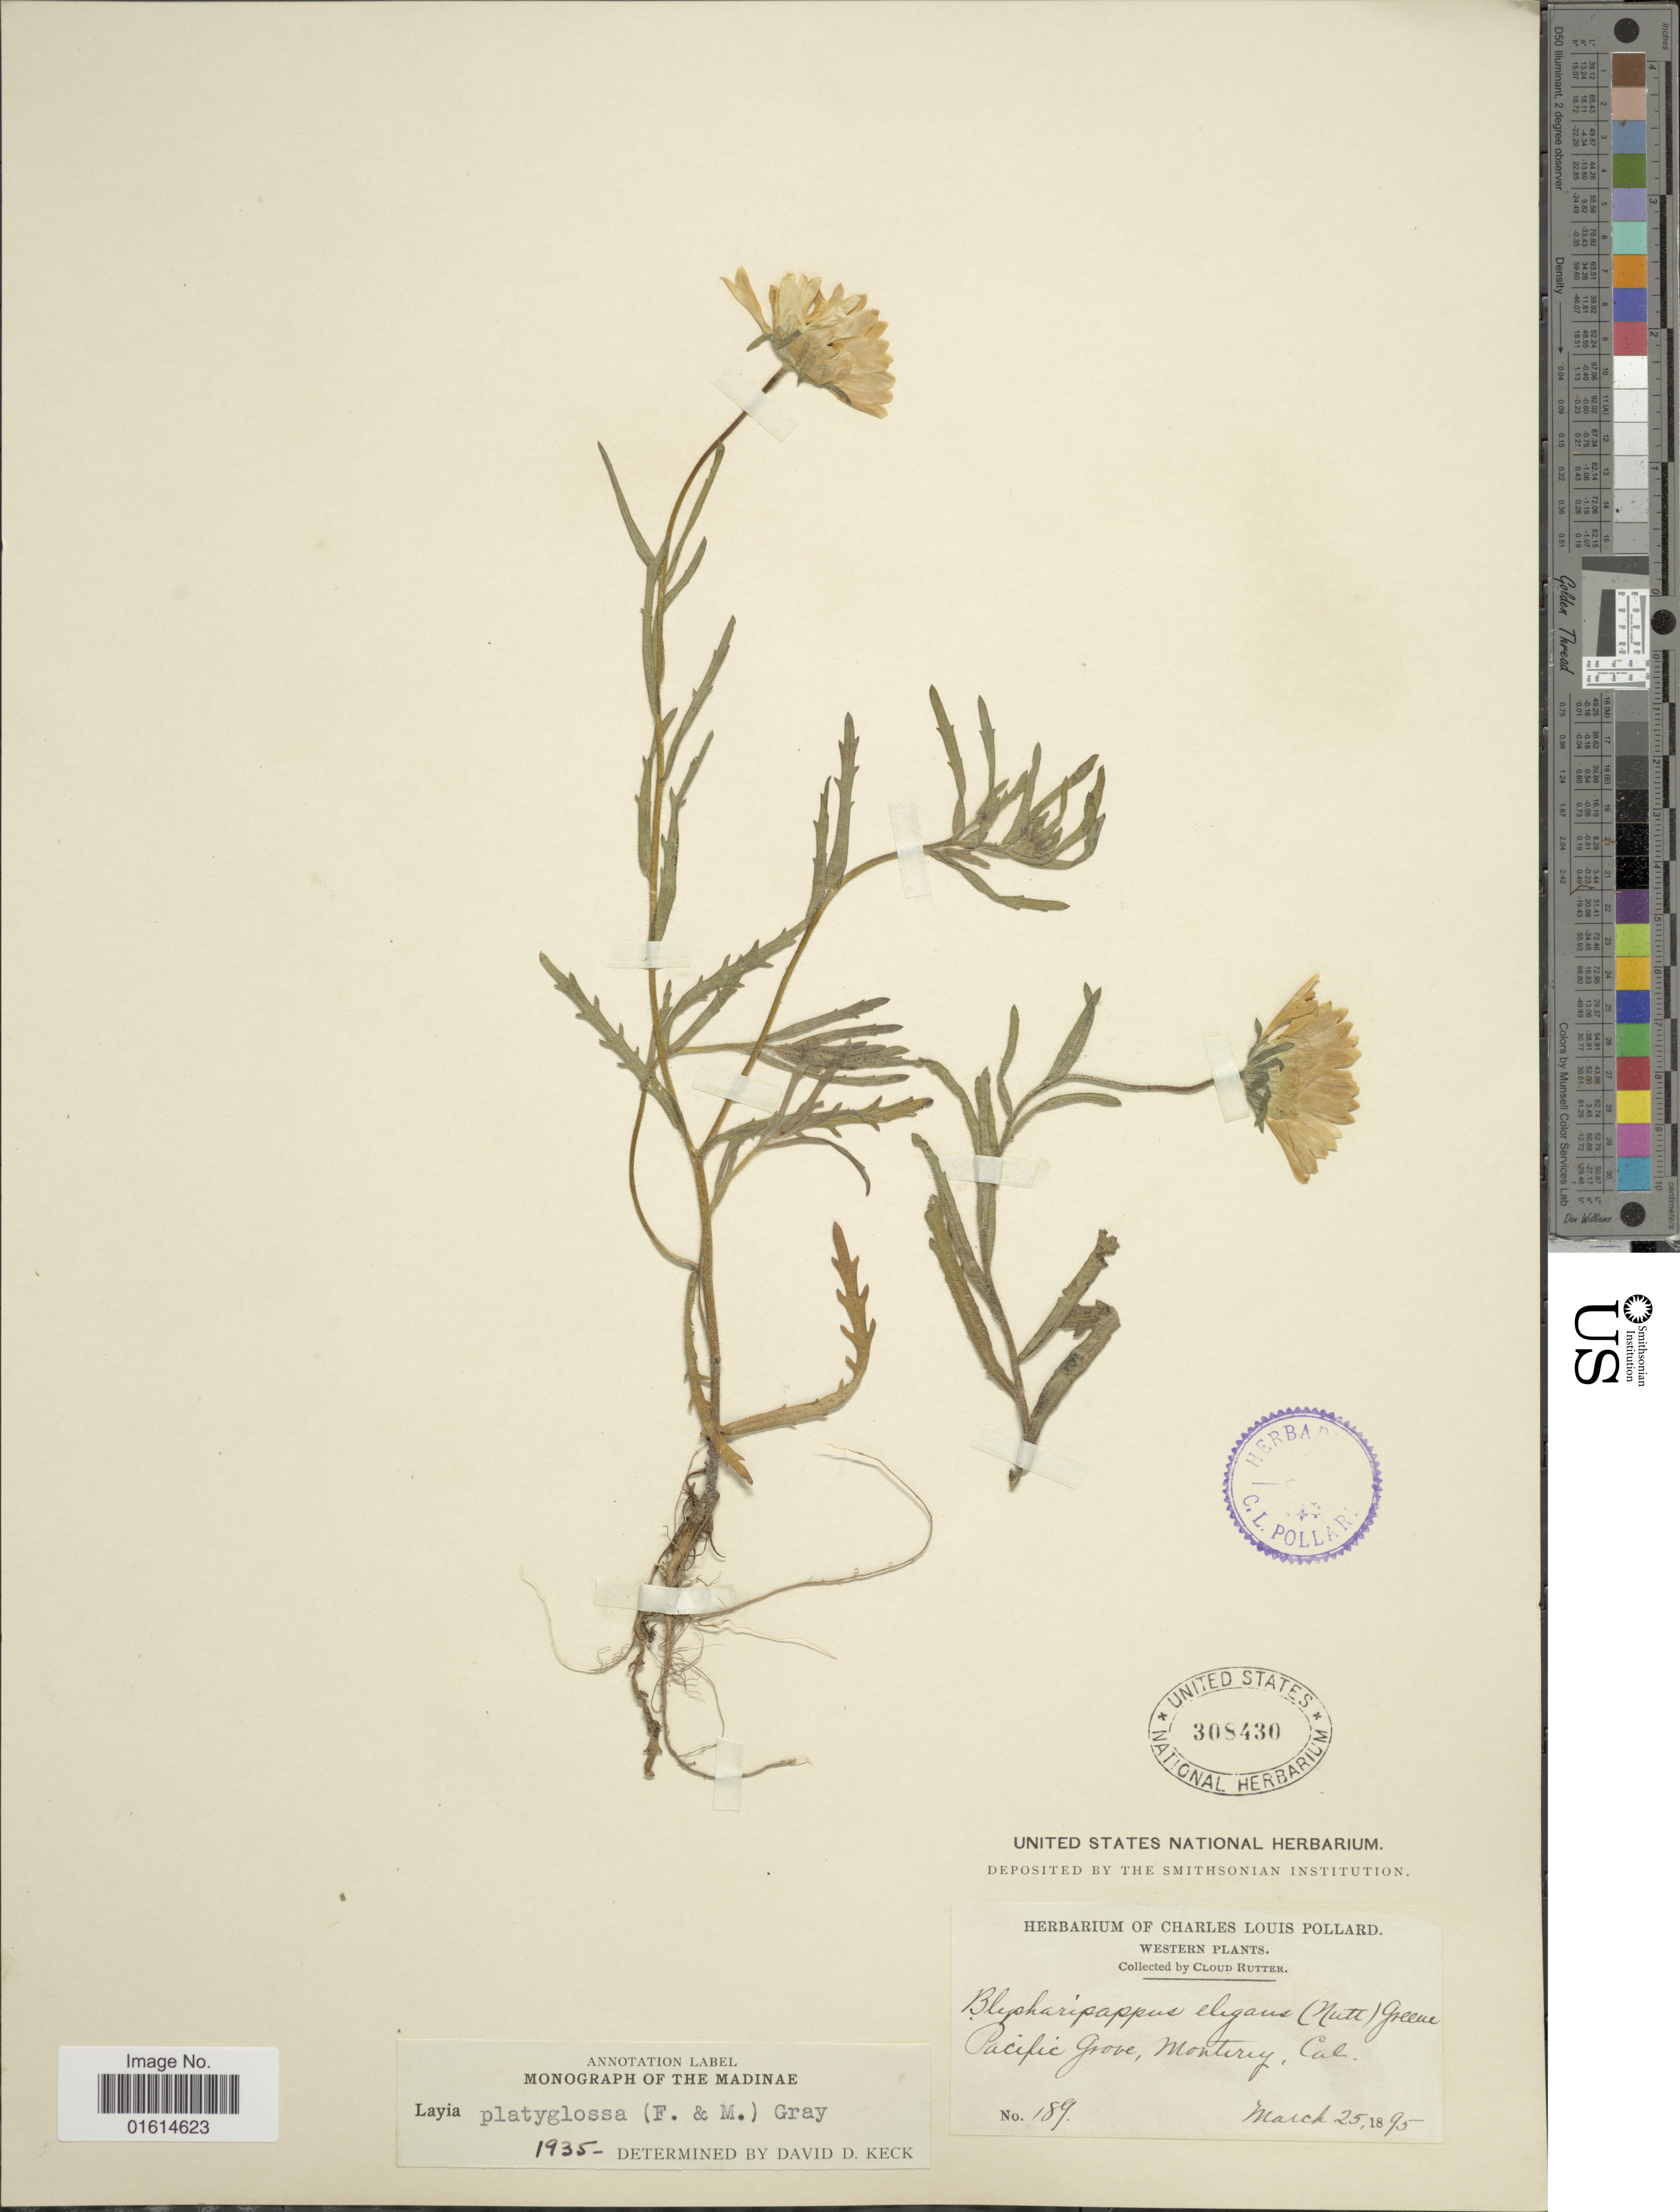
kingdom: Plantae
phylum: Tracheophyta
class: Magnoliopsida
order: Asterales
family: Asteraceae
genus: Layia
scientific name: Layia platyglossa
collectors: C. Rutter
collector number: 189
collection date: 1895-03-25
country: United States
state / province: California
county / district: Monterey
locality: Western, Pacific Grove, Monterey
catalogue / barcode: US 308430